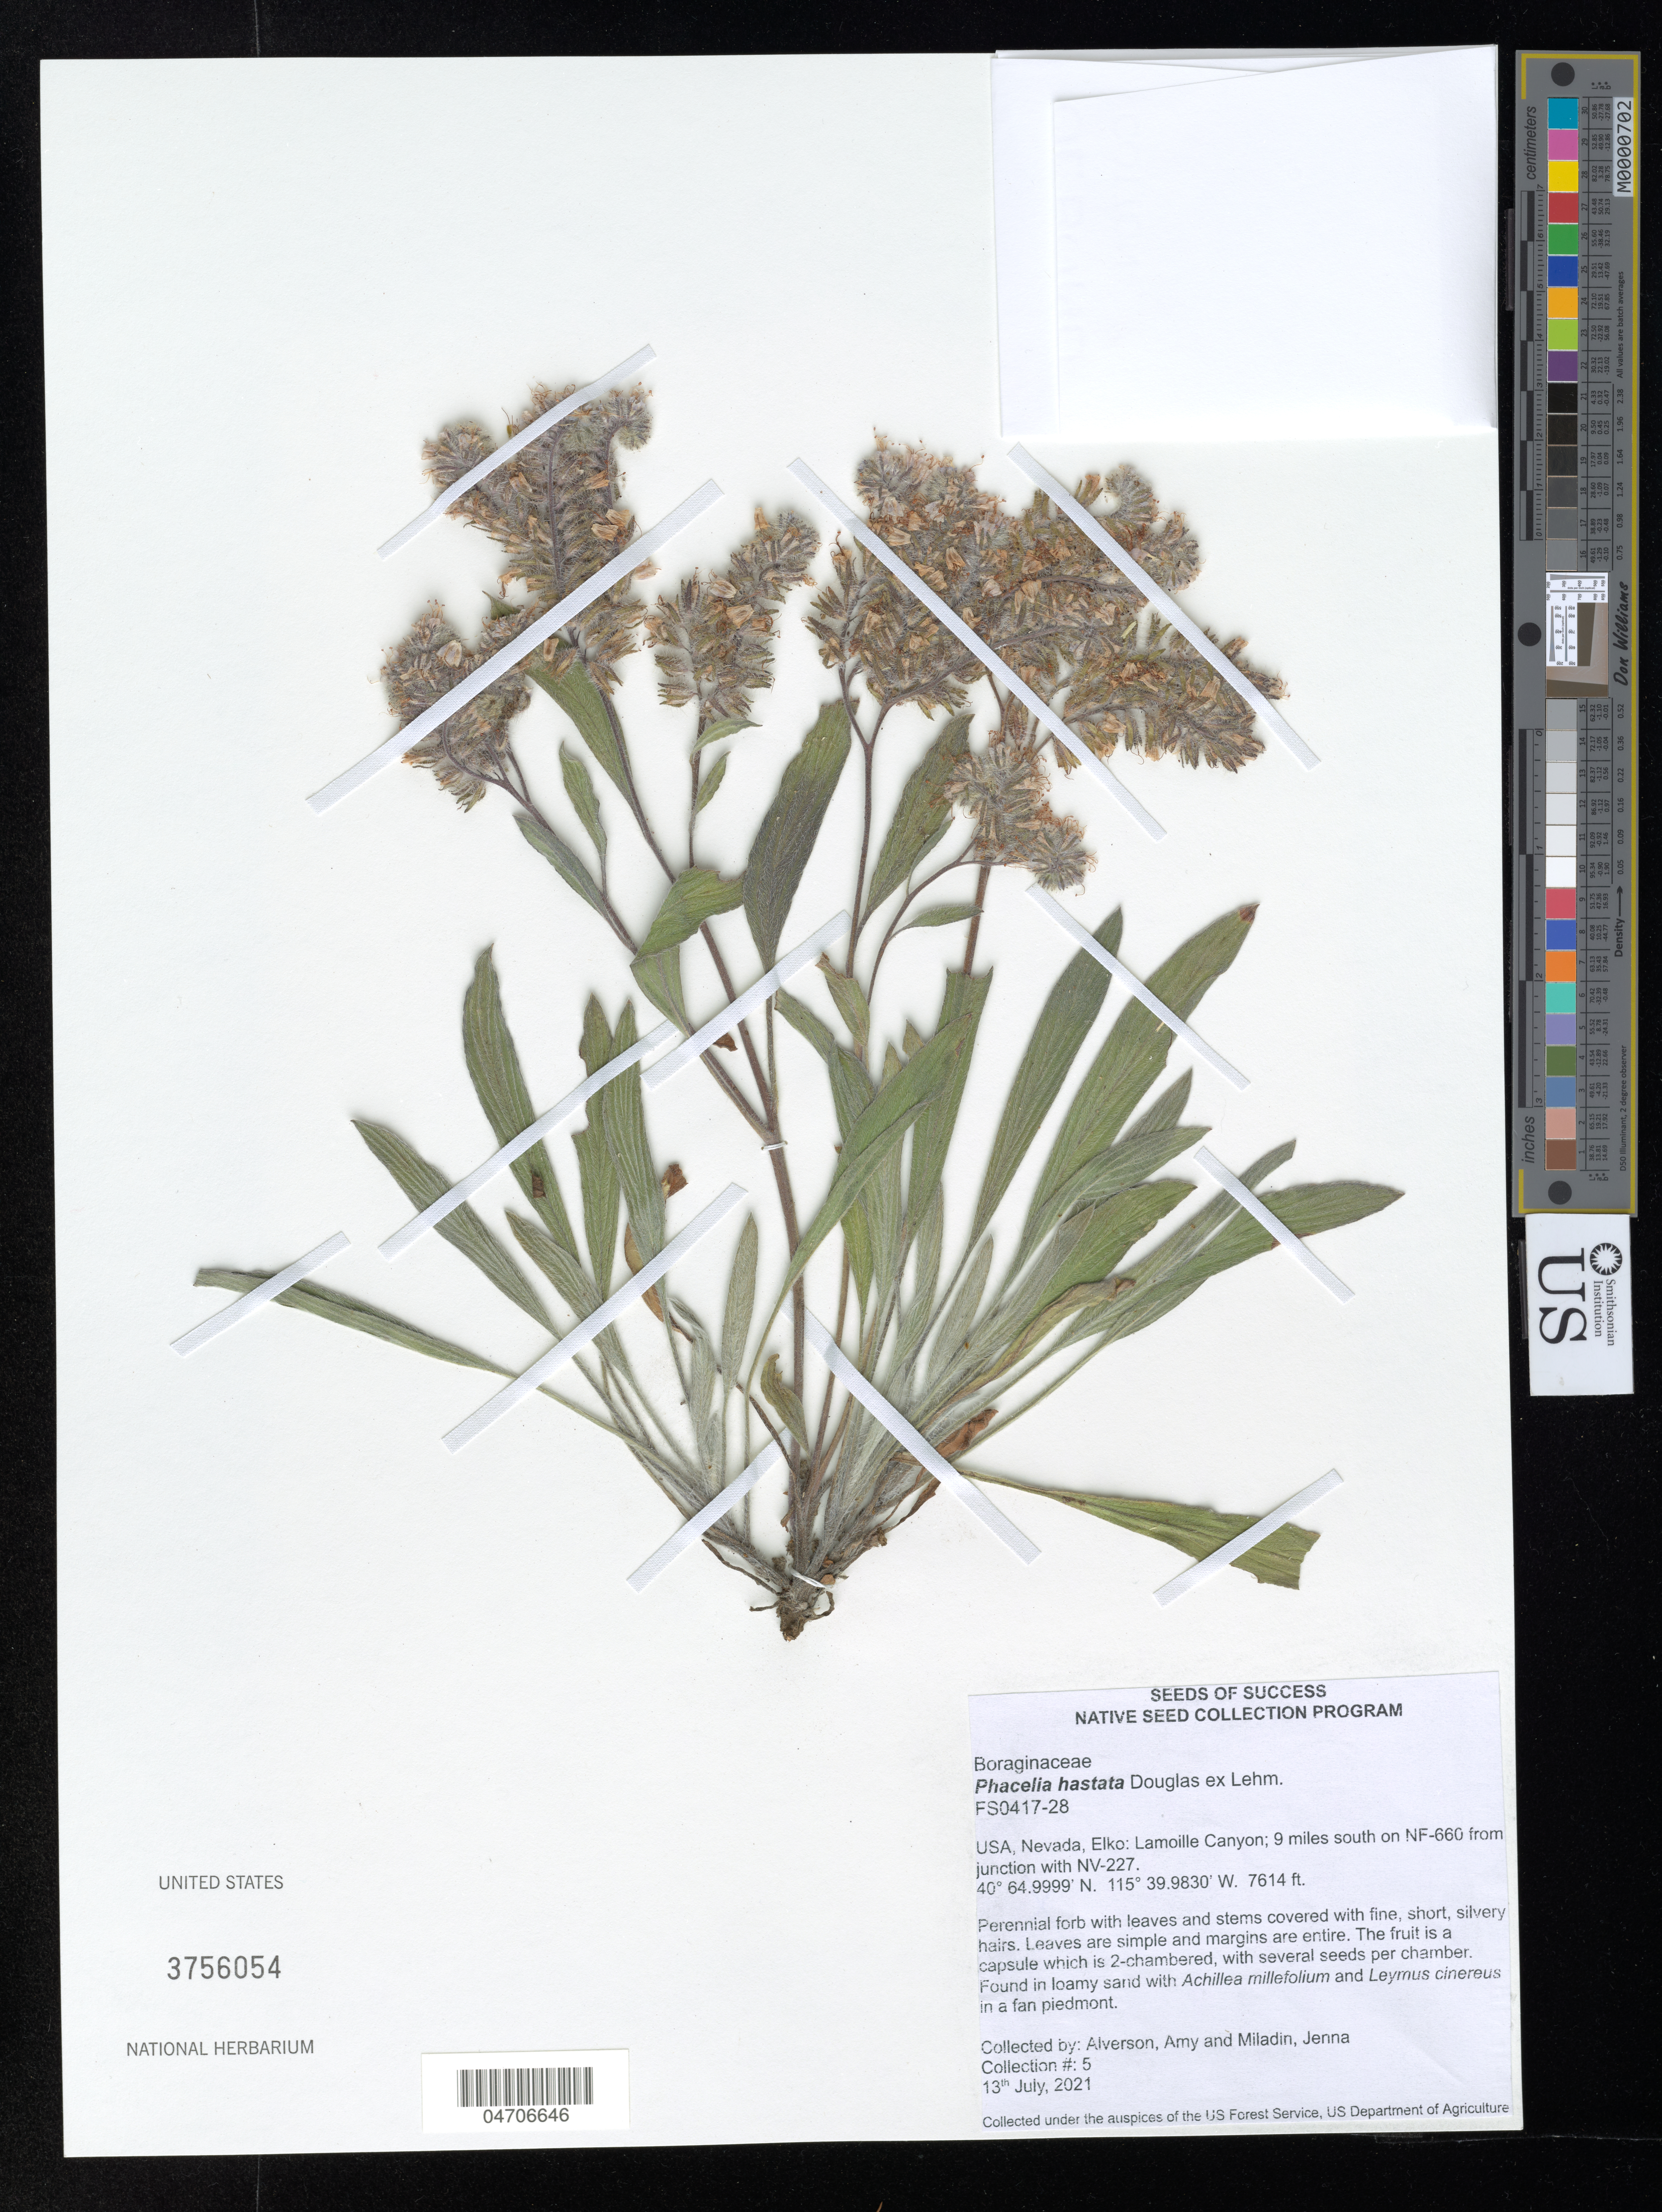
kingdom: Plantae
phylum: Tracheophyta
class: Magnoliopsida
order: Boraginales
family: Hydrophyllaceae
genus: Phacelia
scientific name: Phacelia hastata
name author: Douglas ex Lehm.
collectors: A. Alverson & A. Whitzel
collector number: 5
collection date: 2021-07-13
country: United States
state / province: Nevada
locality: Elko: Lamoille Canyon; 9 miles south on NF-660 from junction with NV-227.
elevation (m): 2321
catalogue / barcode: US 3756054